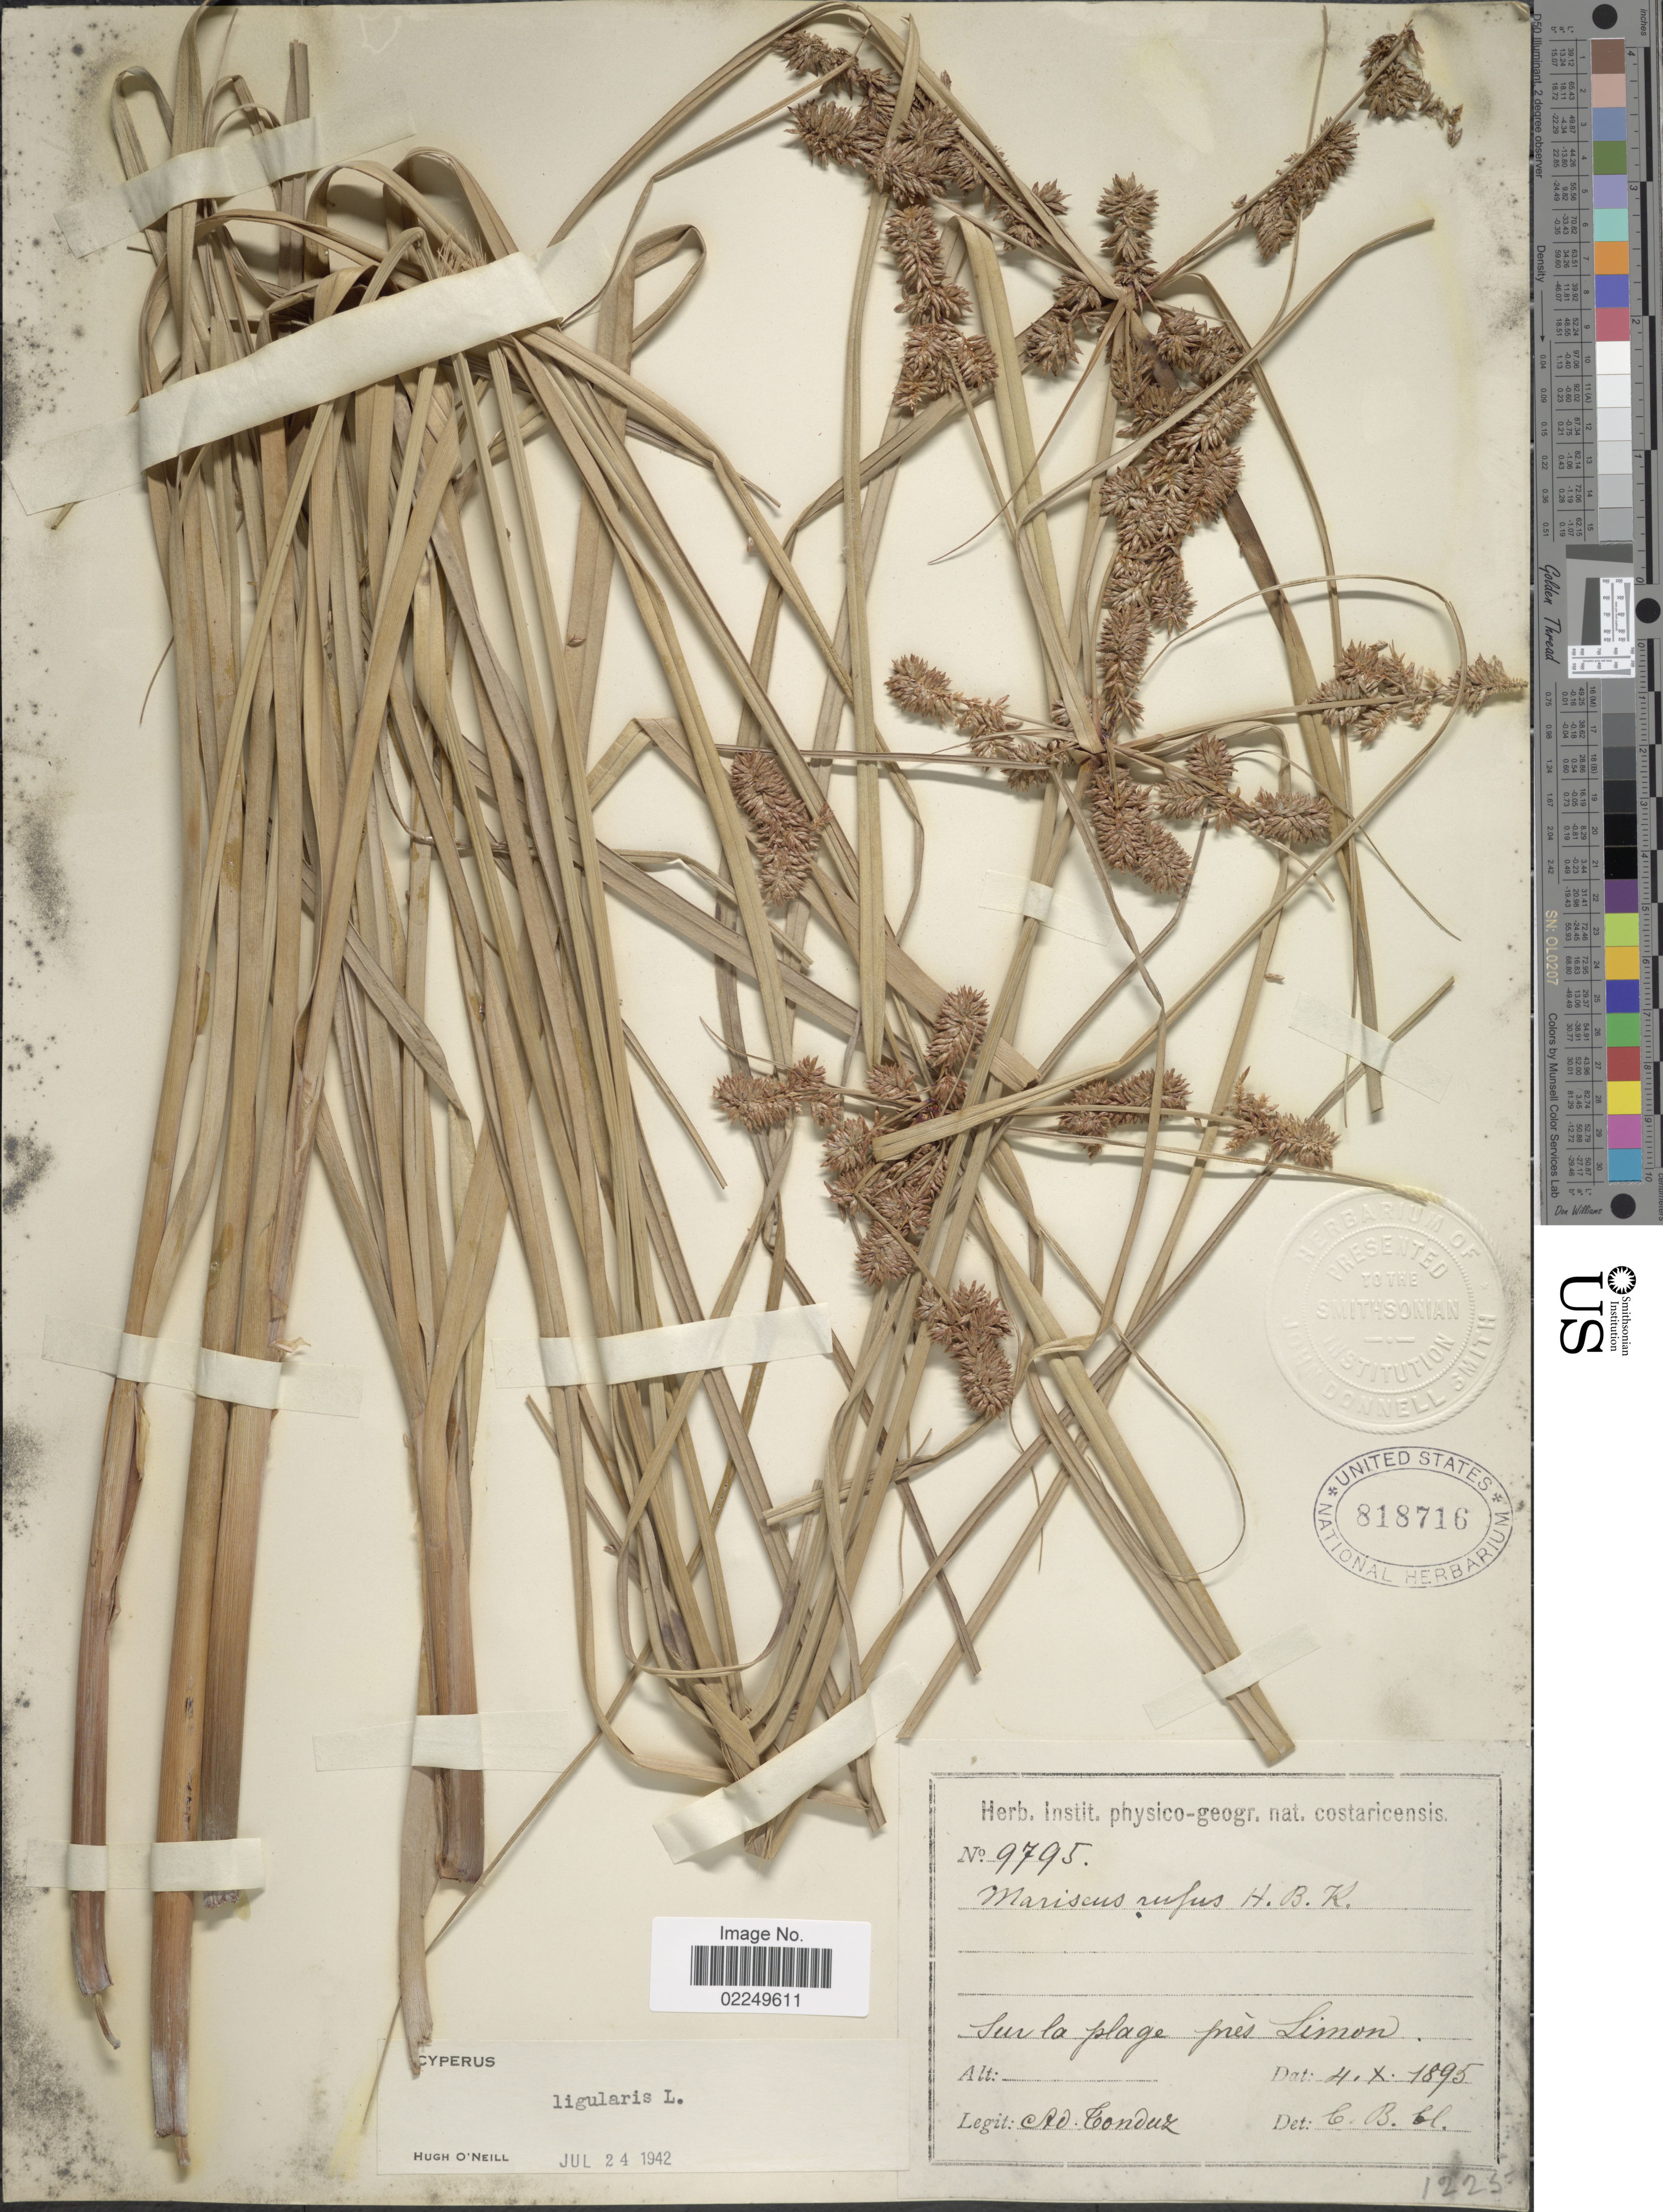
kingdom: Plantae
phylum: Tracheophyta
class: Liliopsida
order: Poales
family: Cyperaceae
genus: Cyperus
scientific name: Cyperus ligularis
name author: L.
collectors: A. Tonduz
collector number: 9795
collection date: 1895-10-04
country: Costa Rica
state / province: Limón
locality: Sur la plage pres Limon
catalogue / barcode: US 818716